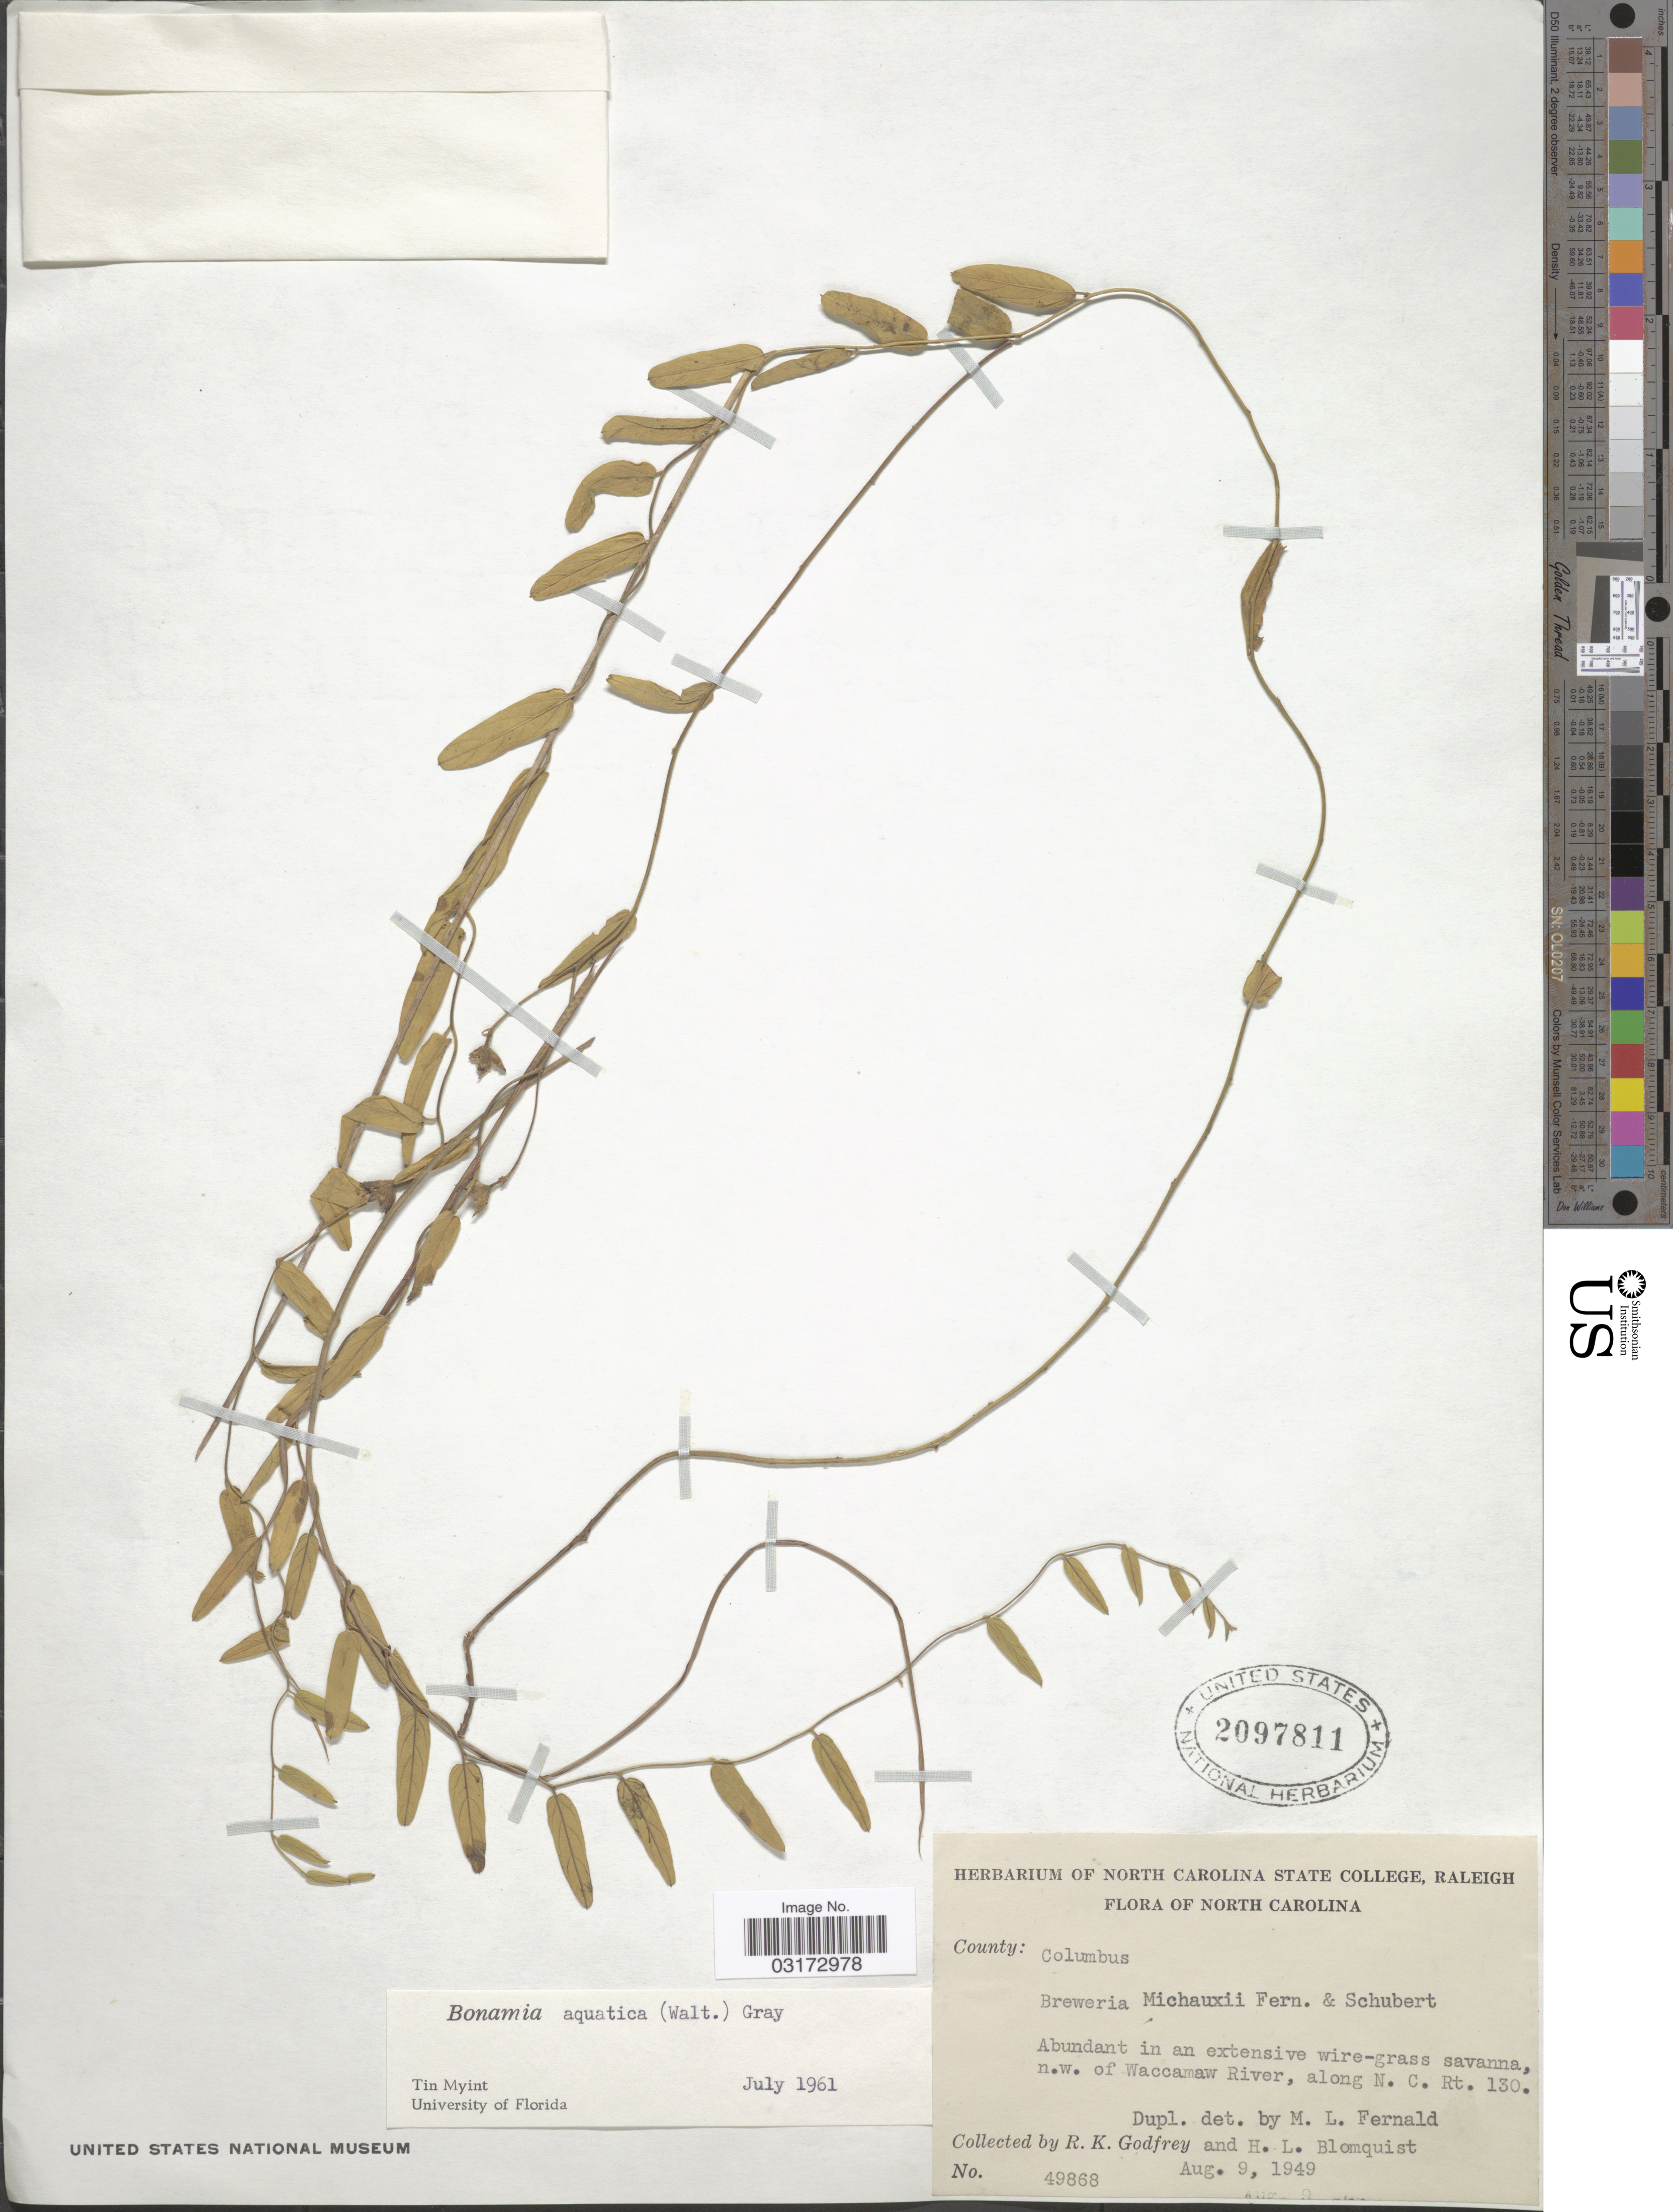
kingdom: Plantae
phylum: Tracheophyta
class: Magnoliopsida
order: Solanales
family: Convolvulaceae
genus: Stylisma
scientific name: Stylisma aquatica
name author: (Walter) Raf.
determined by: Strong, Mark T., (BOT), Smithsonian Institution - National Museum of Natural History (UNITED STATES)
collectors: R. K. Godfrey & H. Blomquist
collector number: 49868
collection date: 1949-08-09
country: United States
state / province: North Carolina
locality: County: Columbus. N. w. of Waccamaw River, along N. C. Rt. 130.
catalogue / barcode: US 2097811